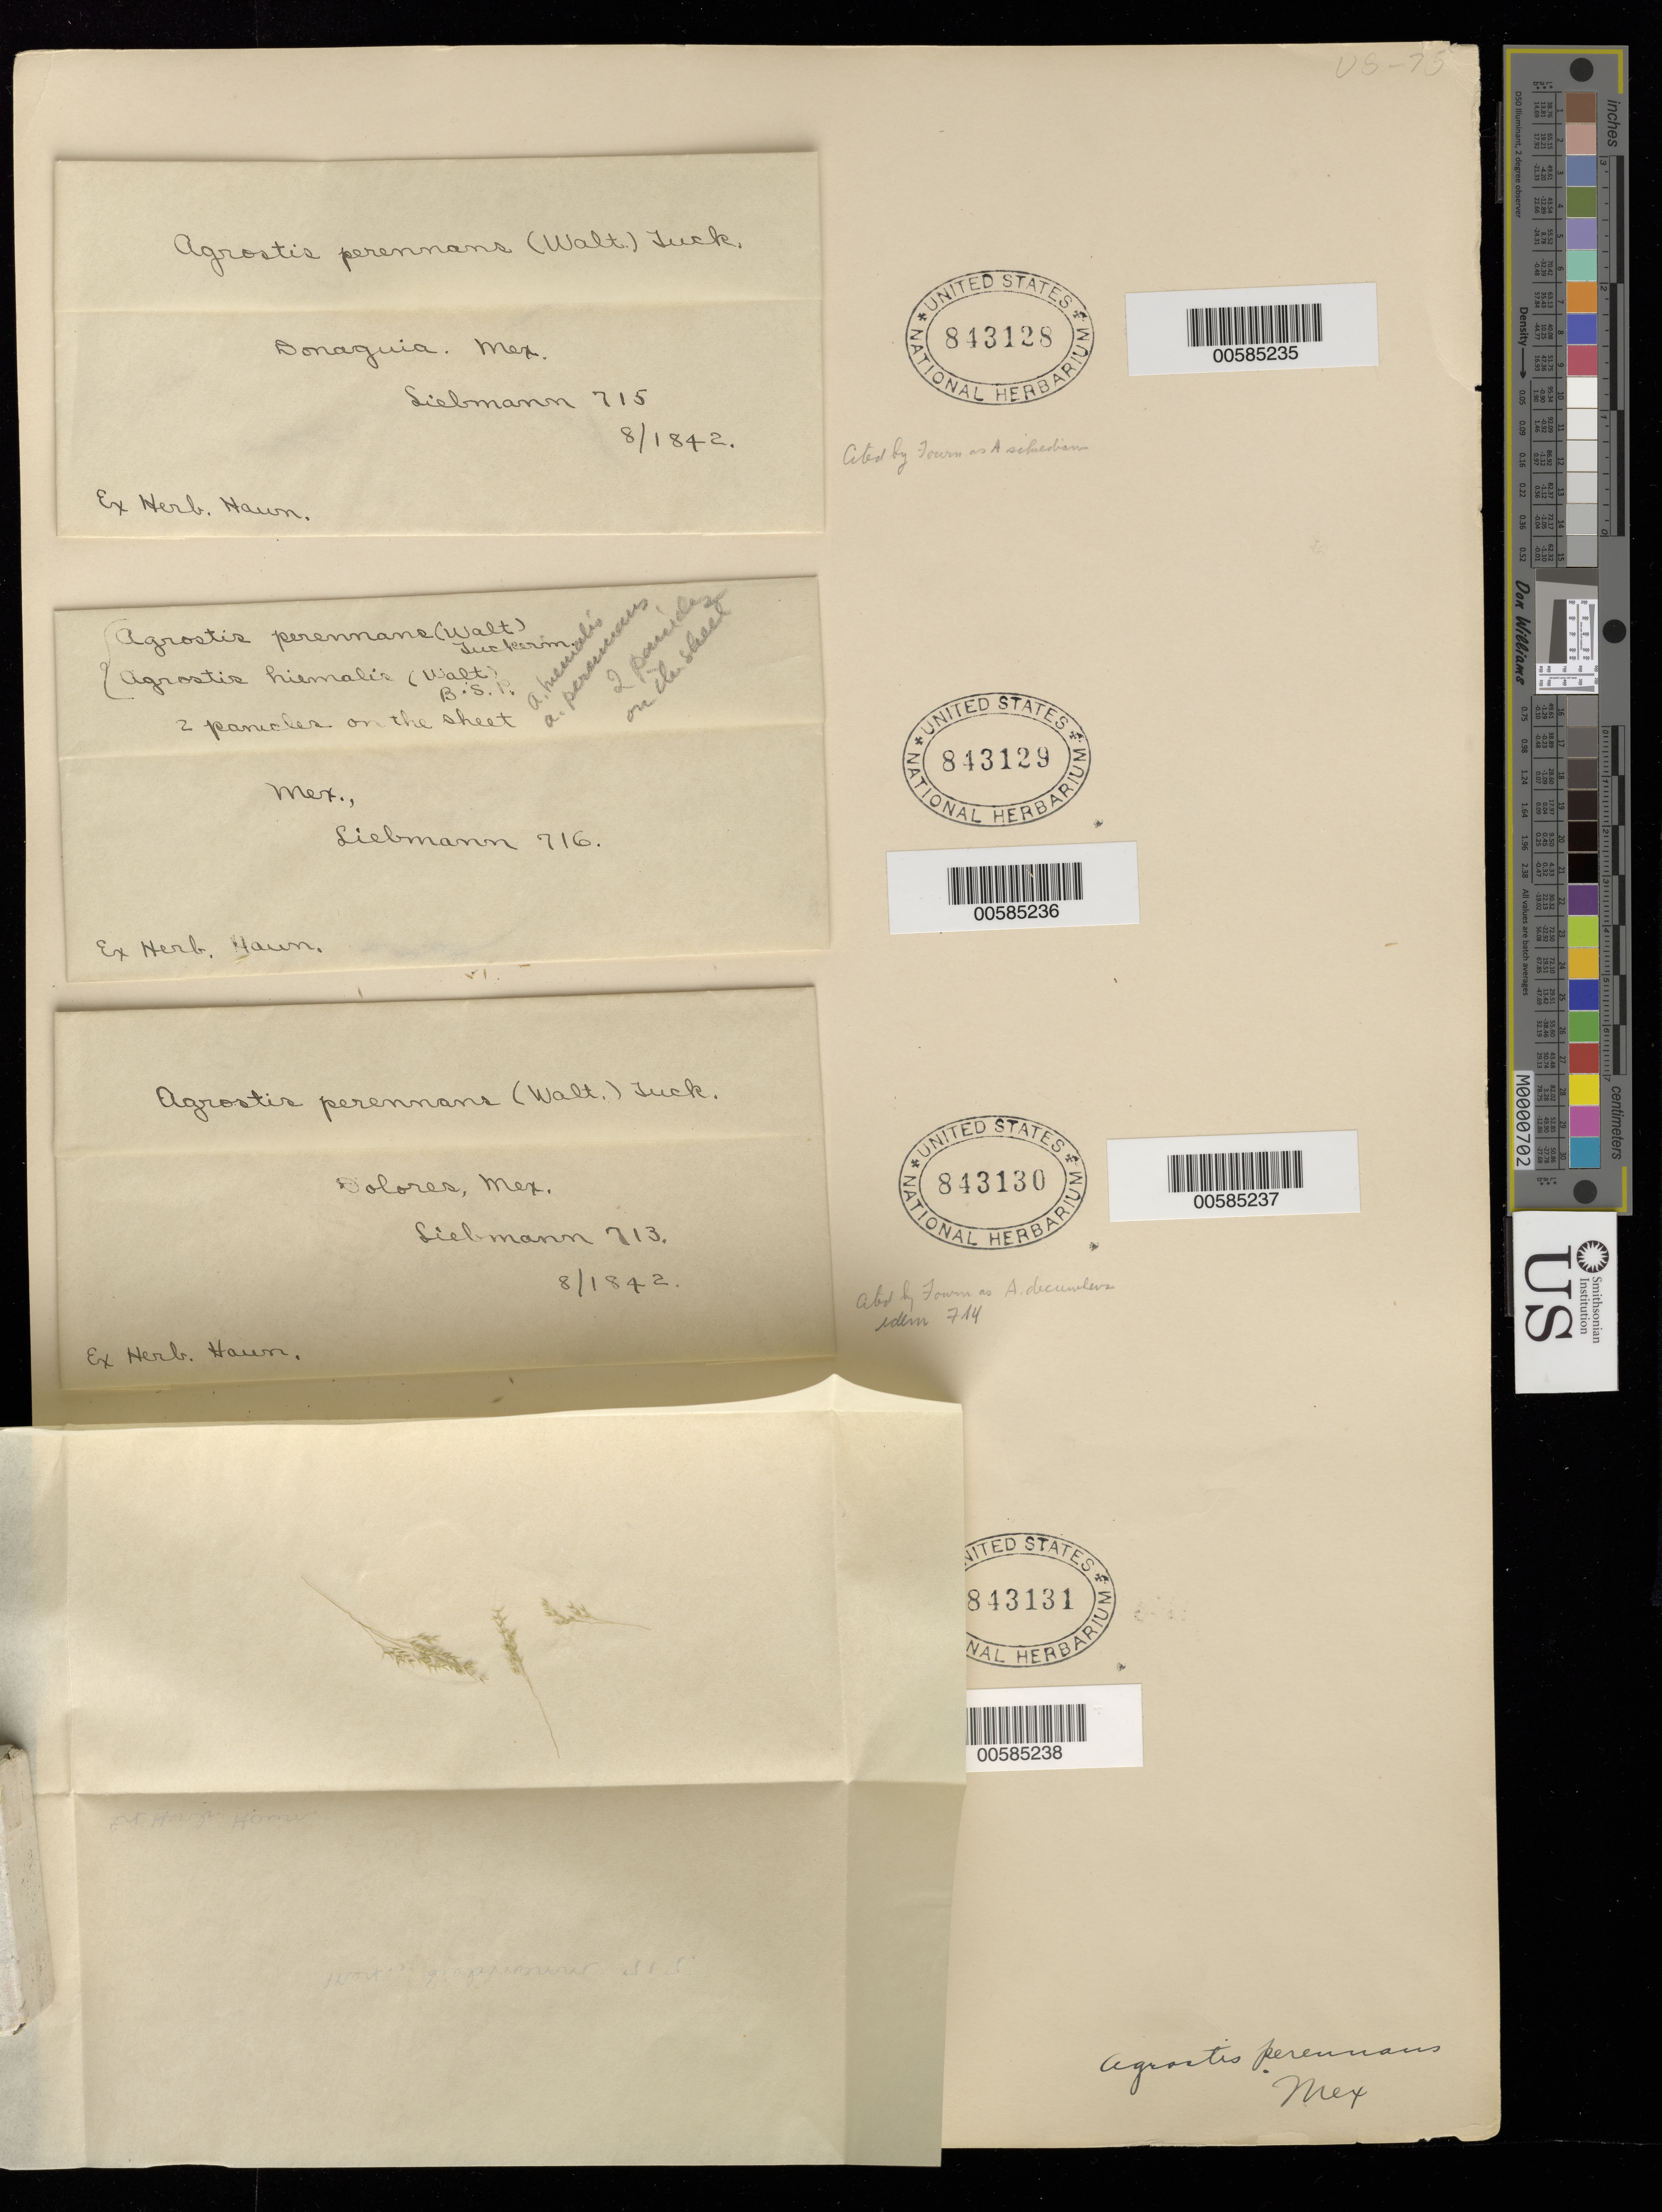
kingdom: Plantae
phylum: Tracheophyta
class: Liliopsida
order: Poales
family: Poaceae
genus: Agrostis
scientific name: Agrostis perennans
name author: (Walter) Tuck.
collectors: F. M. Liebmann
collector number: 717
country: Mexico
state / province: Jalisco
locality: San Ramon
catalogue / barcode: US 843131